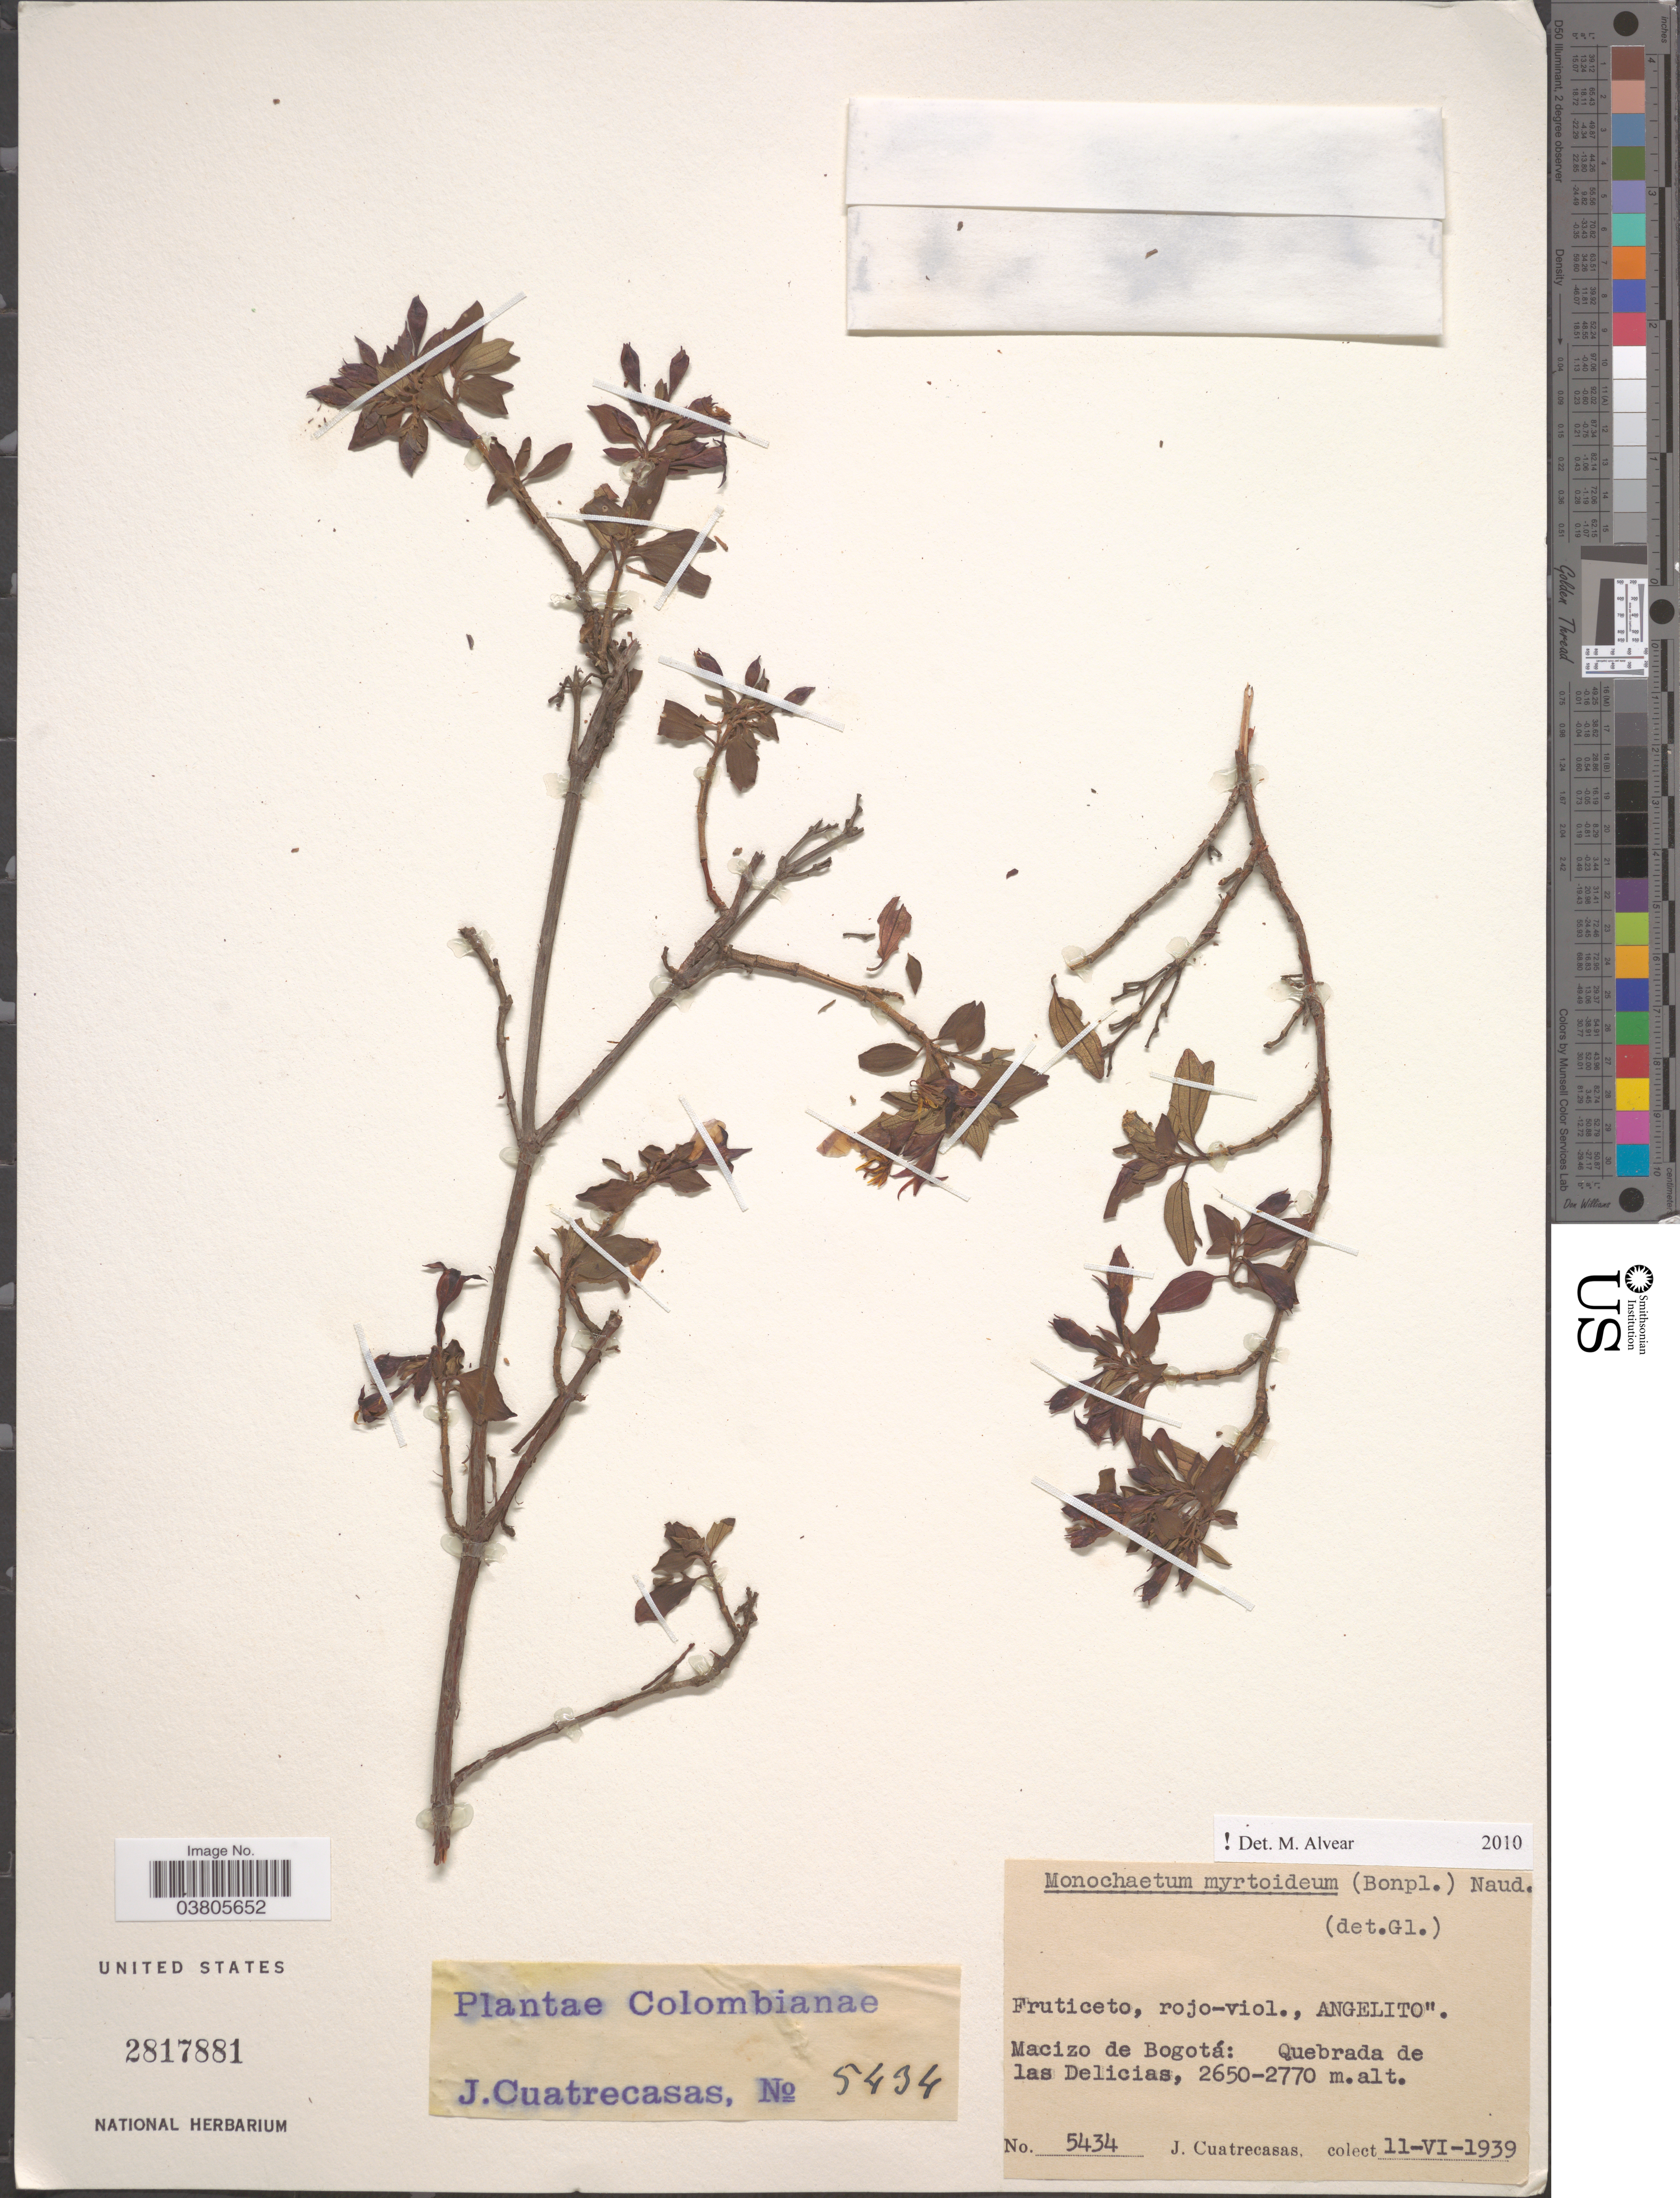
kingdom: Plantae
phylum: Tracheophyta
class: Magnoliopsida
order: Myrtales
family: Melastomataceae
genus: Monochaetum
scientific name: Monochaetum myrtoideum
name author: Naudin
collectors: J. Cuatrecasas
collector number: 5434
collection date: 1939-06-11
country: Colombia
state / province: Bogota D.C.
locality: Macizo de Bogotá: Quebrada de las Delicias.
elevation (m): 2650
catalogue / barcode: US 2817881